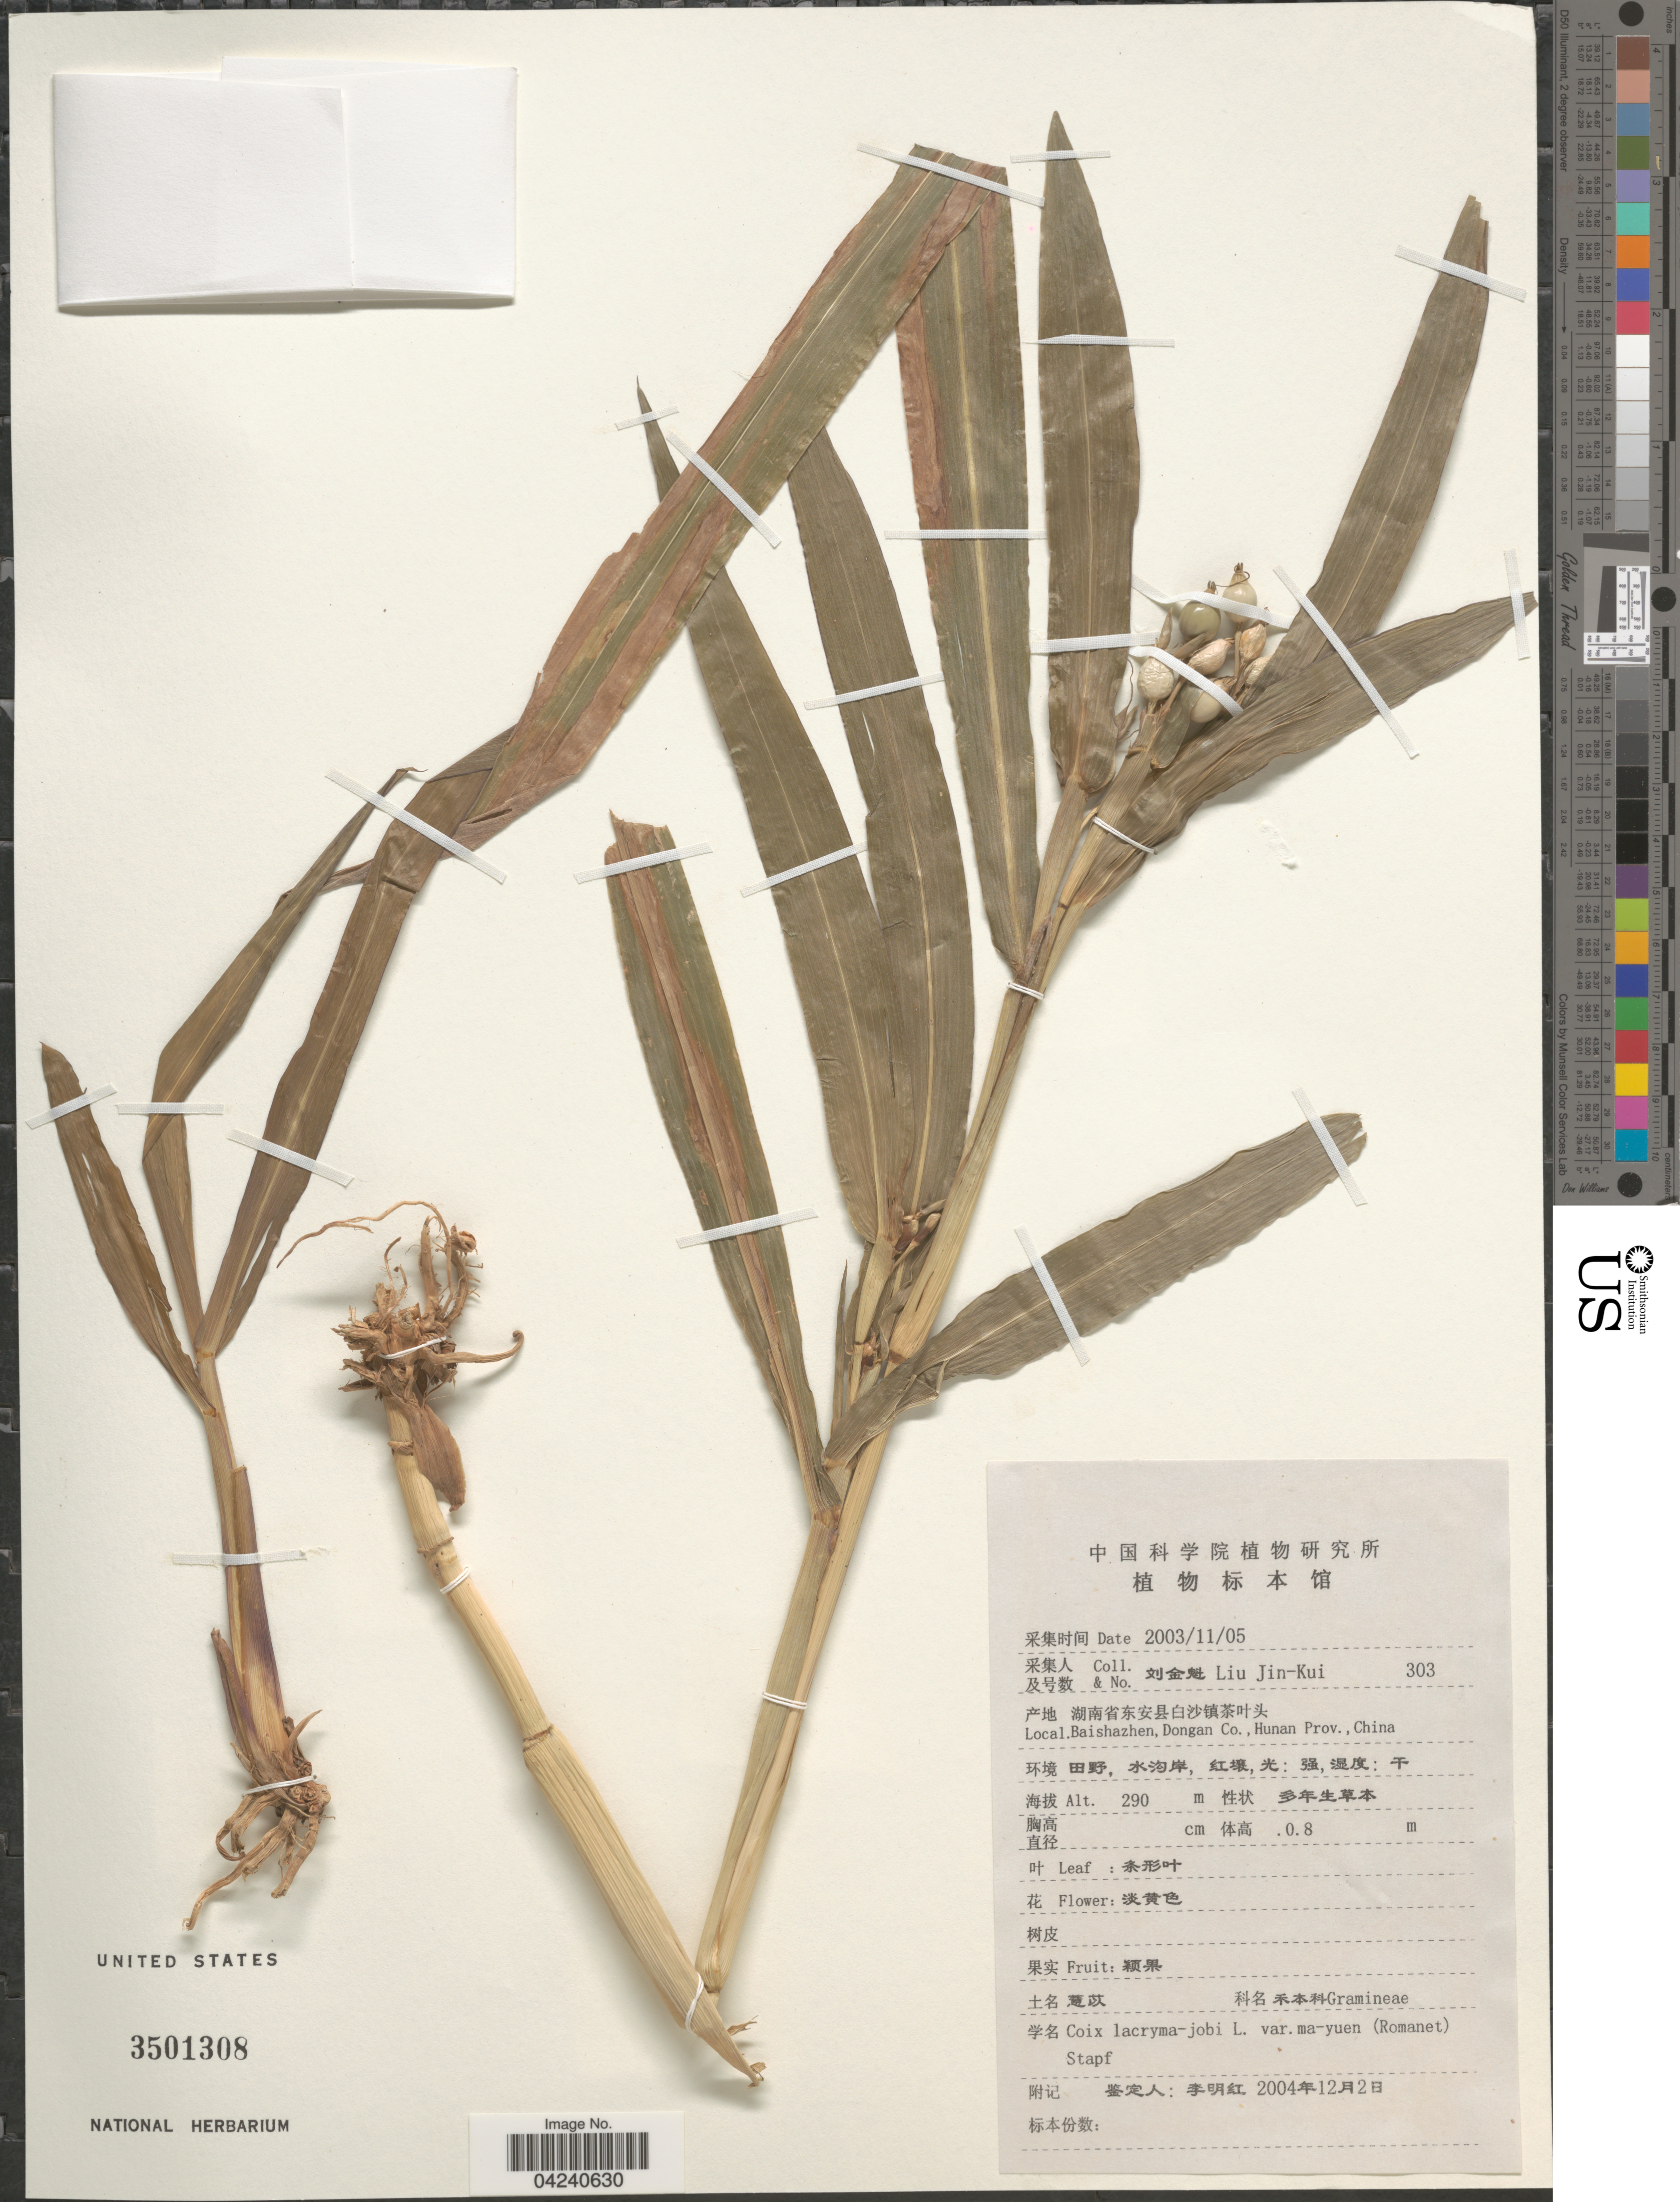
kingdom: Plantae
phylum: Tracheophyta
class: Liliopsida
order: Poales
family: Poaceae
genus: Coix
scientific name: Coix lacryma-jobi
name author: L.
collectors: Liu Jin-Kui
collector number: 303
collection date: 2003-11-05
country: China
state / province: Hunan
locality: Baishazhen, Dongan Co.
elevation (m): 290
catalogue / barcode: US 3501308